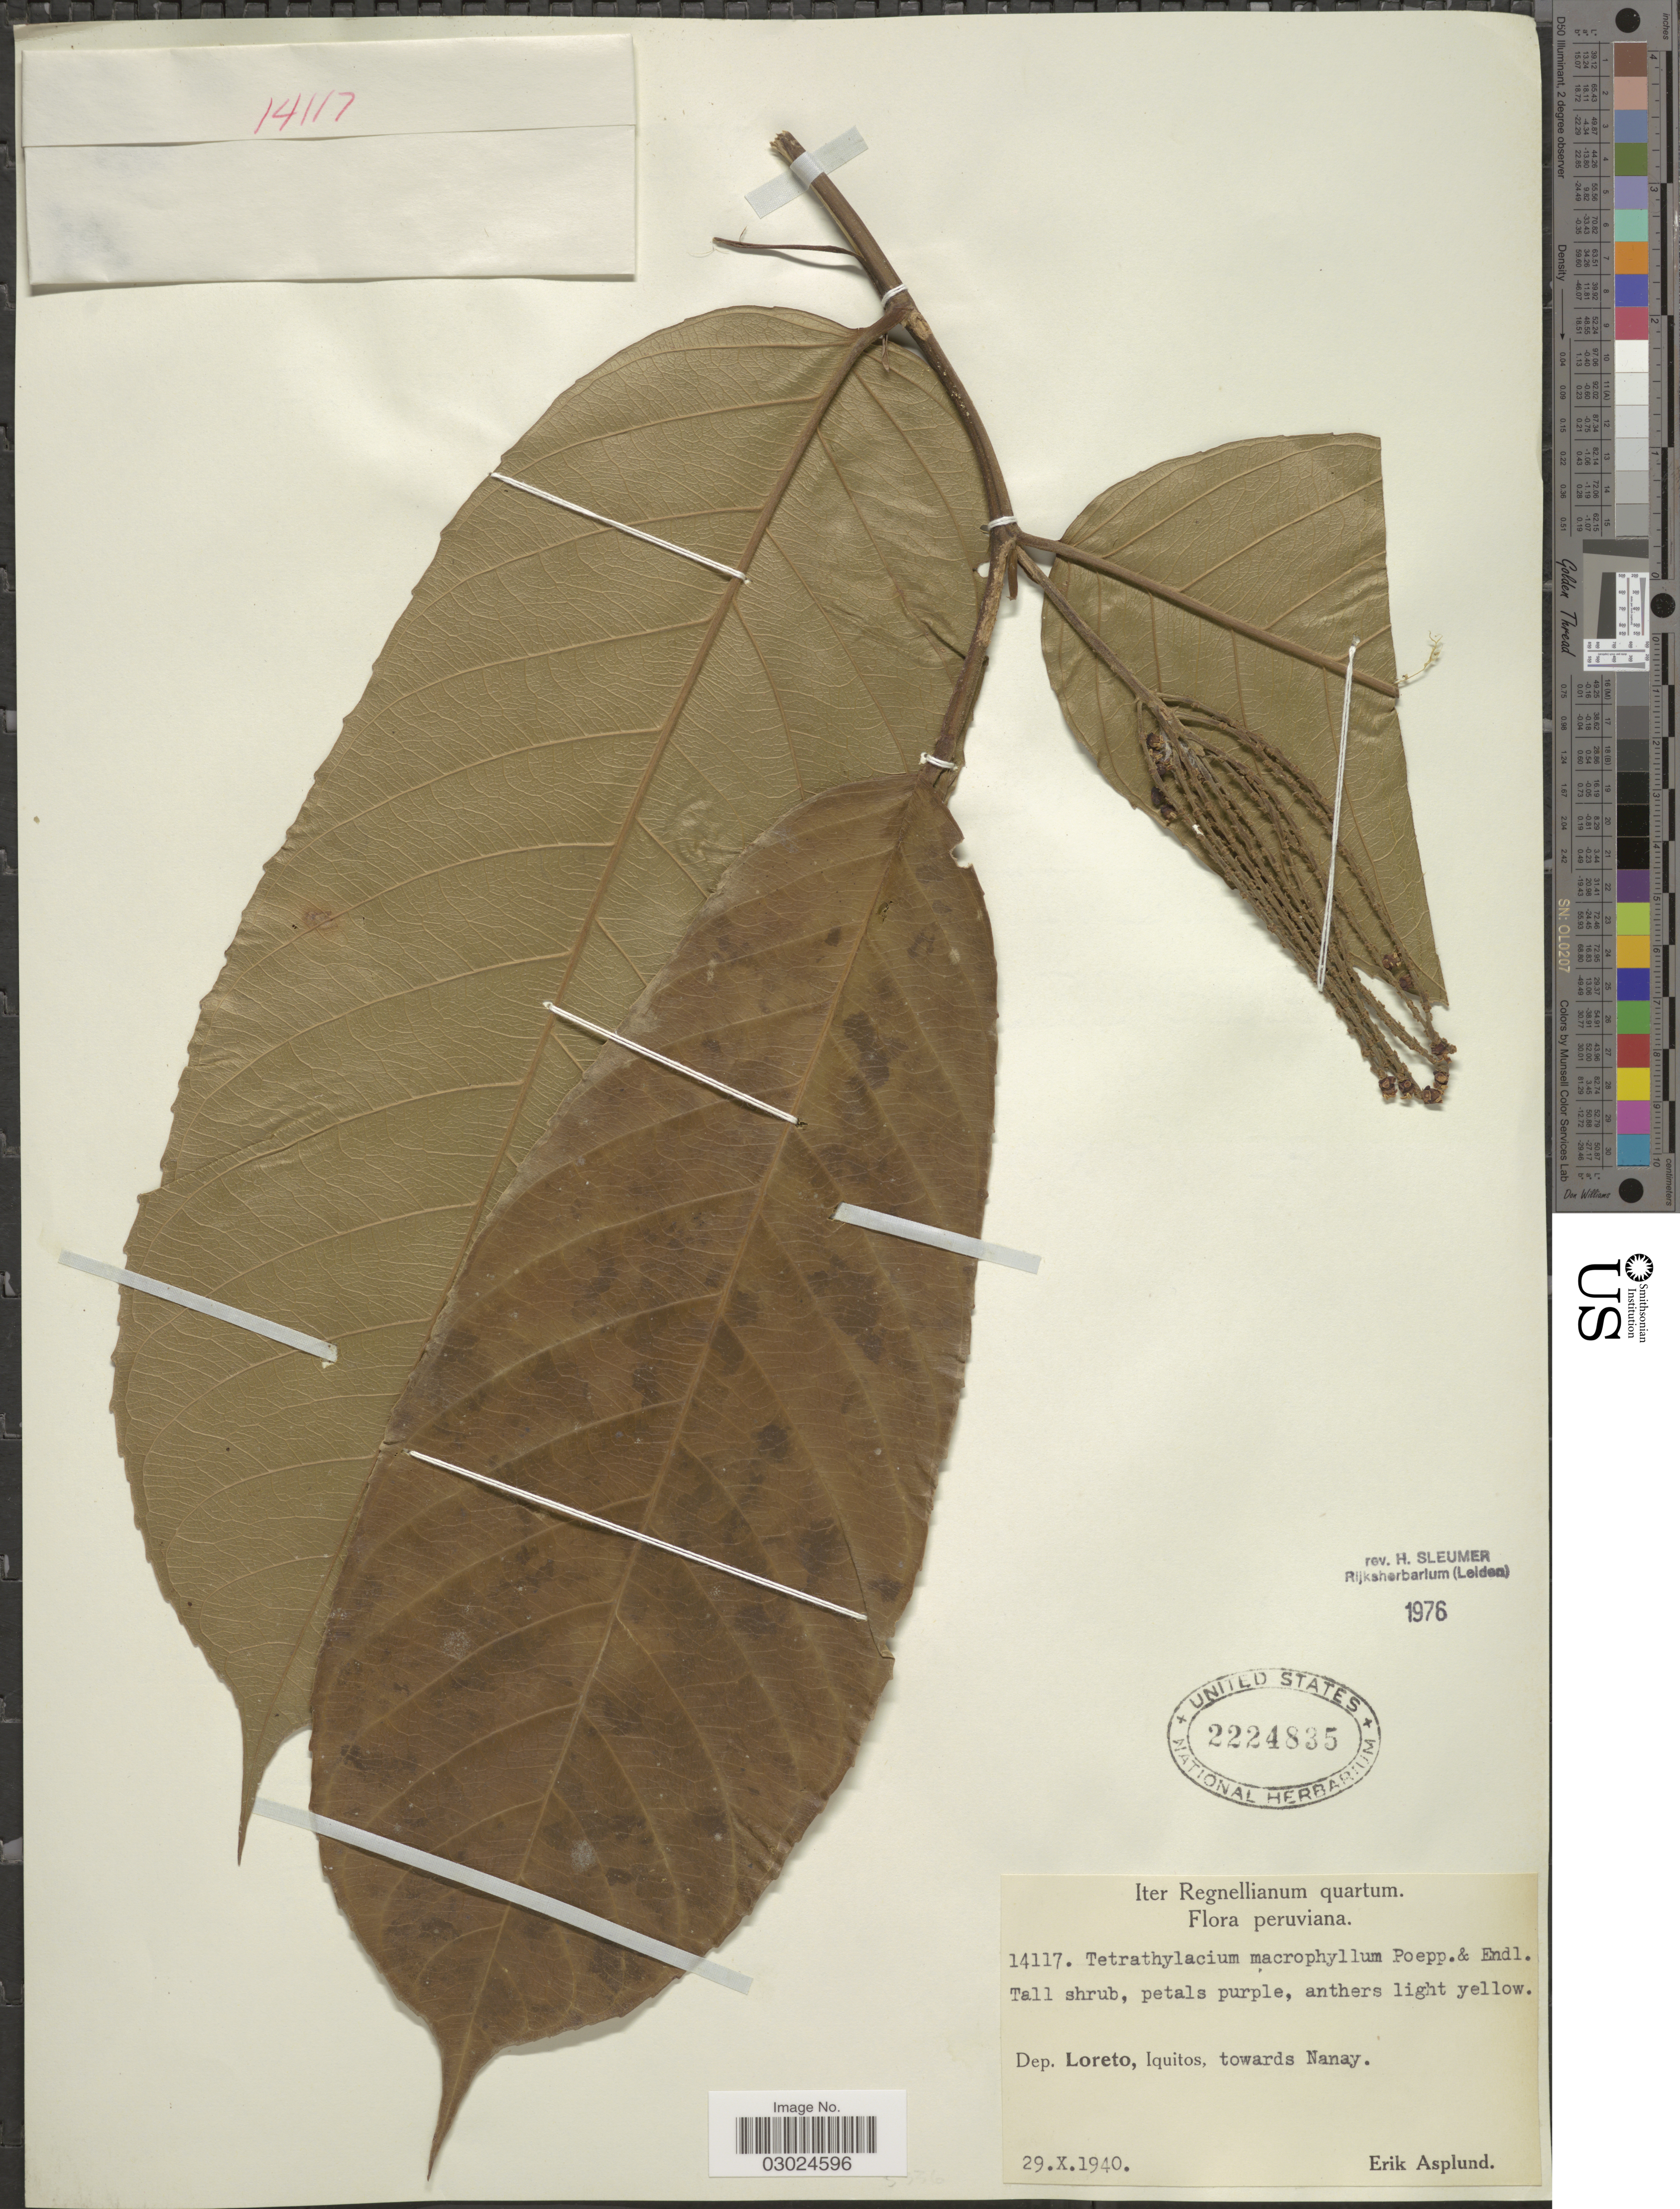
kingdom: Plantae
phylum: Tracheophyta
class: Magnoliopsida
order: Malpighiales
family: Salicaceae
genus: Tetrathylacium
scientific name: Tetrathylacium macrophyllum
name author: Poepp.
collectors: E. Asplund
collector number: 14117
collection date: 1940-10-29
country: Peru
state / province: Loreto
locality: Dep. Loreto, Iquitos, towards Nanay.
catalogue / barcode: US 2224835